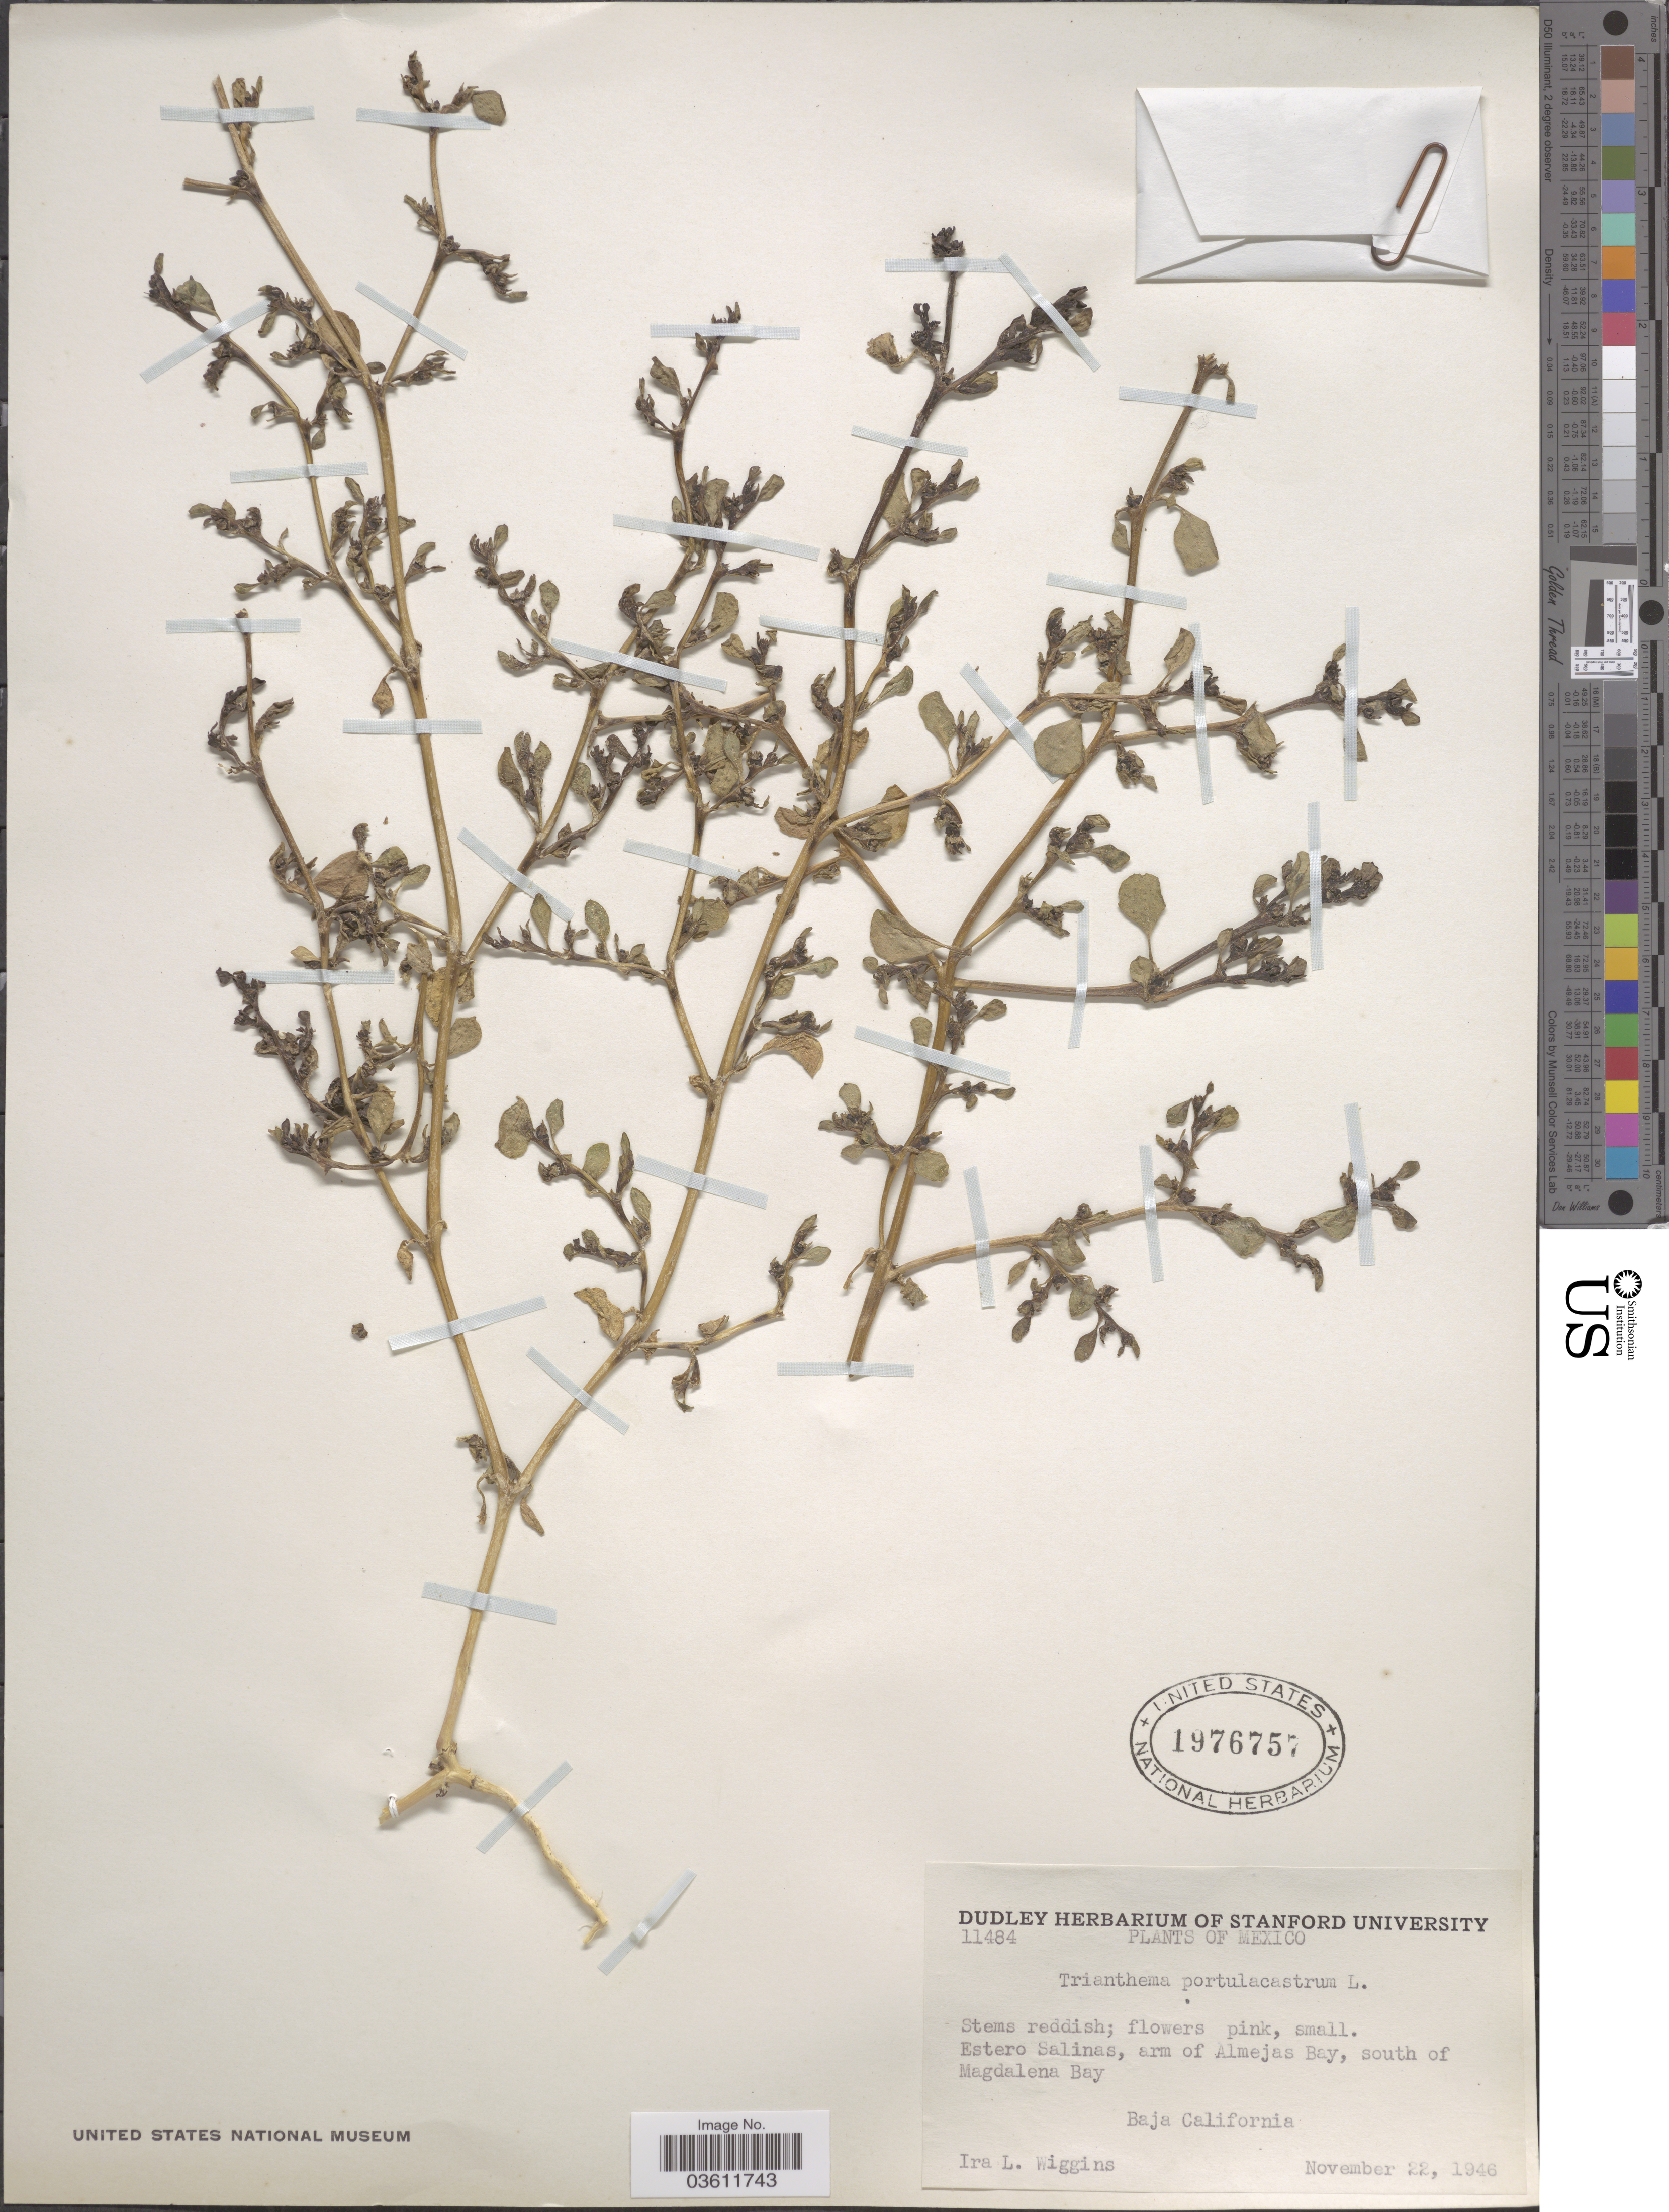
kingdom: Plantae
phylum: Tracheophyta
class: Magnoliopsida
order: Caryophyllales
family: Aizoaceae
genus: Trianthema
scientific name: Trianthema portulacastrum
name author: L.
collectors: I. L. Wiggins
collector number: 11484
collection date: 1946-11-22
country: Mexico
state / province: Baja California Sur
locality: Estero Salinas, arm of Almejas Bay, south of Magdalena Bay.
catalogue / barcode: US 1976757